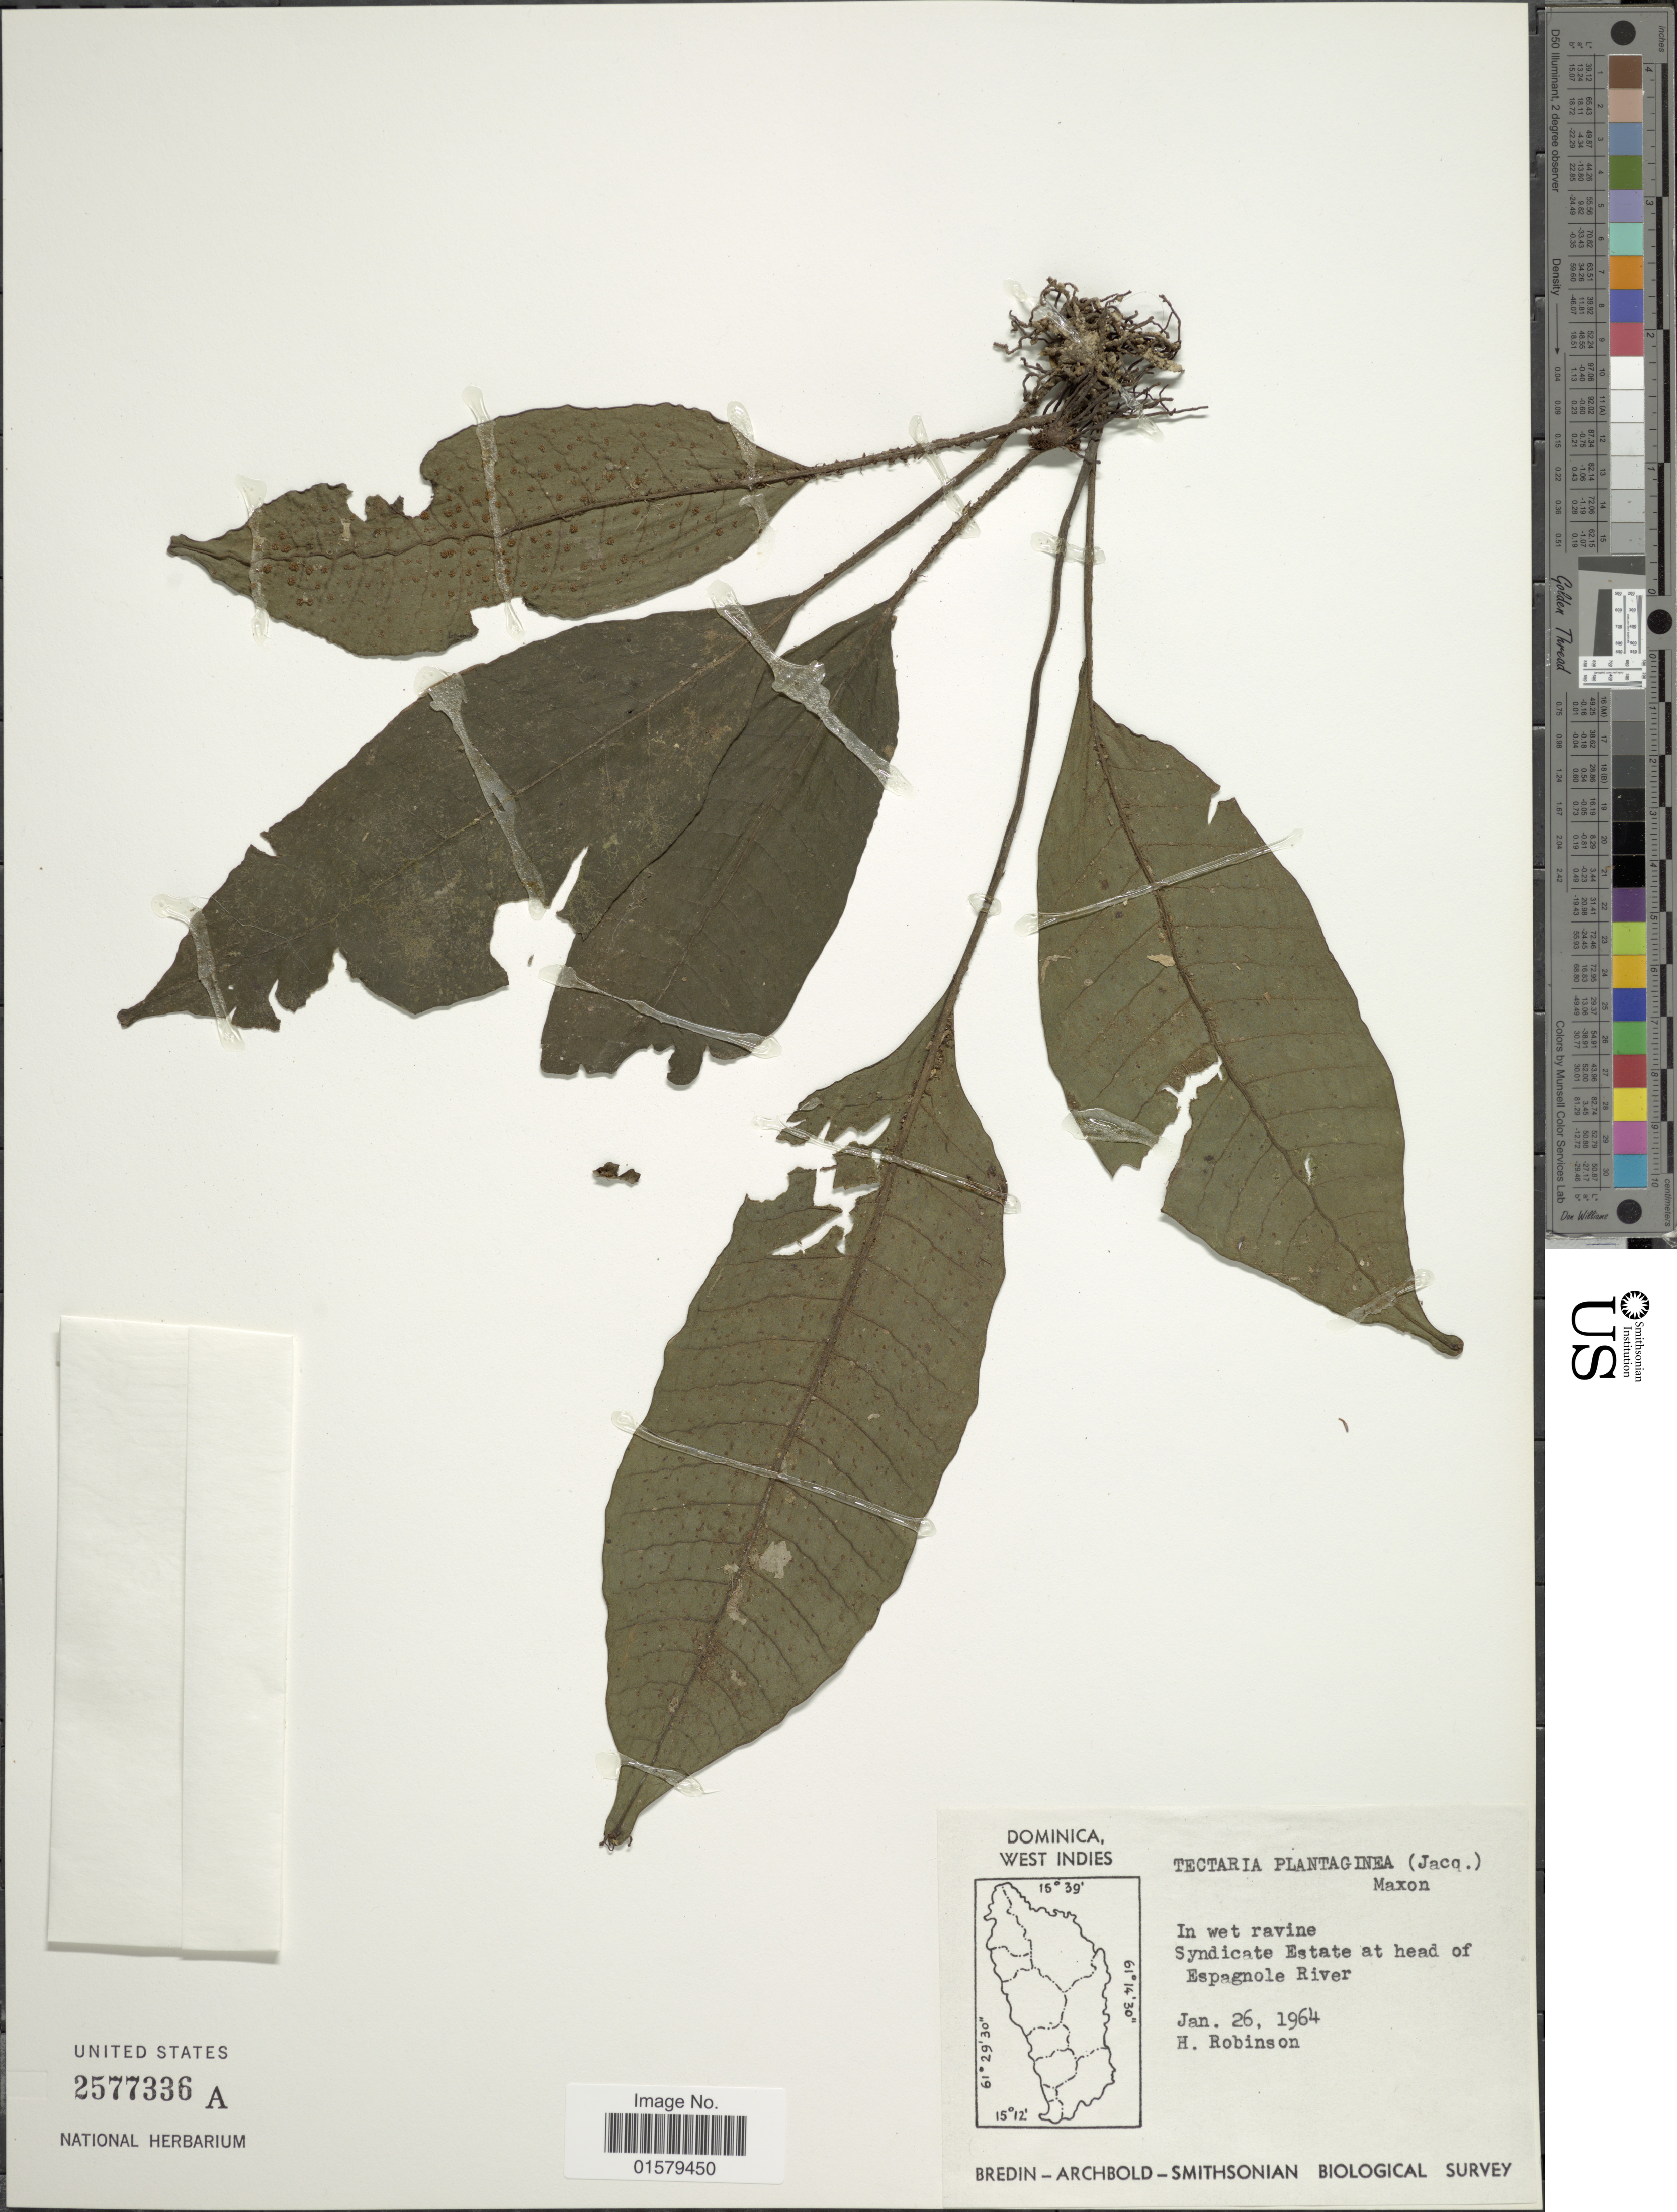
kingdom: Plantae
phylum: Tracheophyta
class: Polypodiopsida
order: Polypodiales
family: Tectariaceae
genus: Tectaria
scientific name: Tectaria plantaginea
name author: (Jacq.) Maxon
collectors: H. Robinson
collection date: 1964-01-26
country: Dominica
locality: In wet ravine, Syndicate Estate at head of Espagnole River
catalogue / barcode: US 2577336A